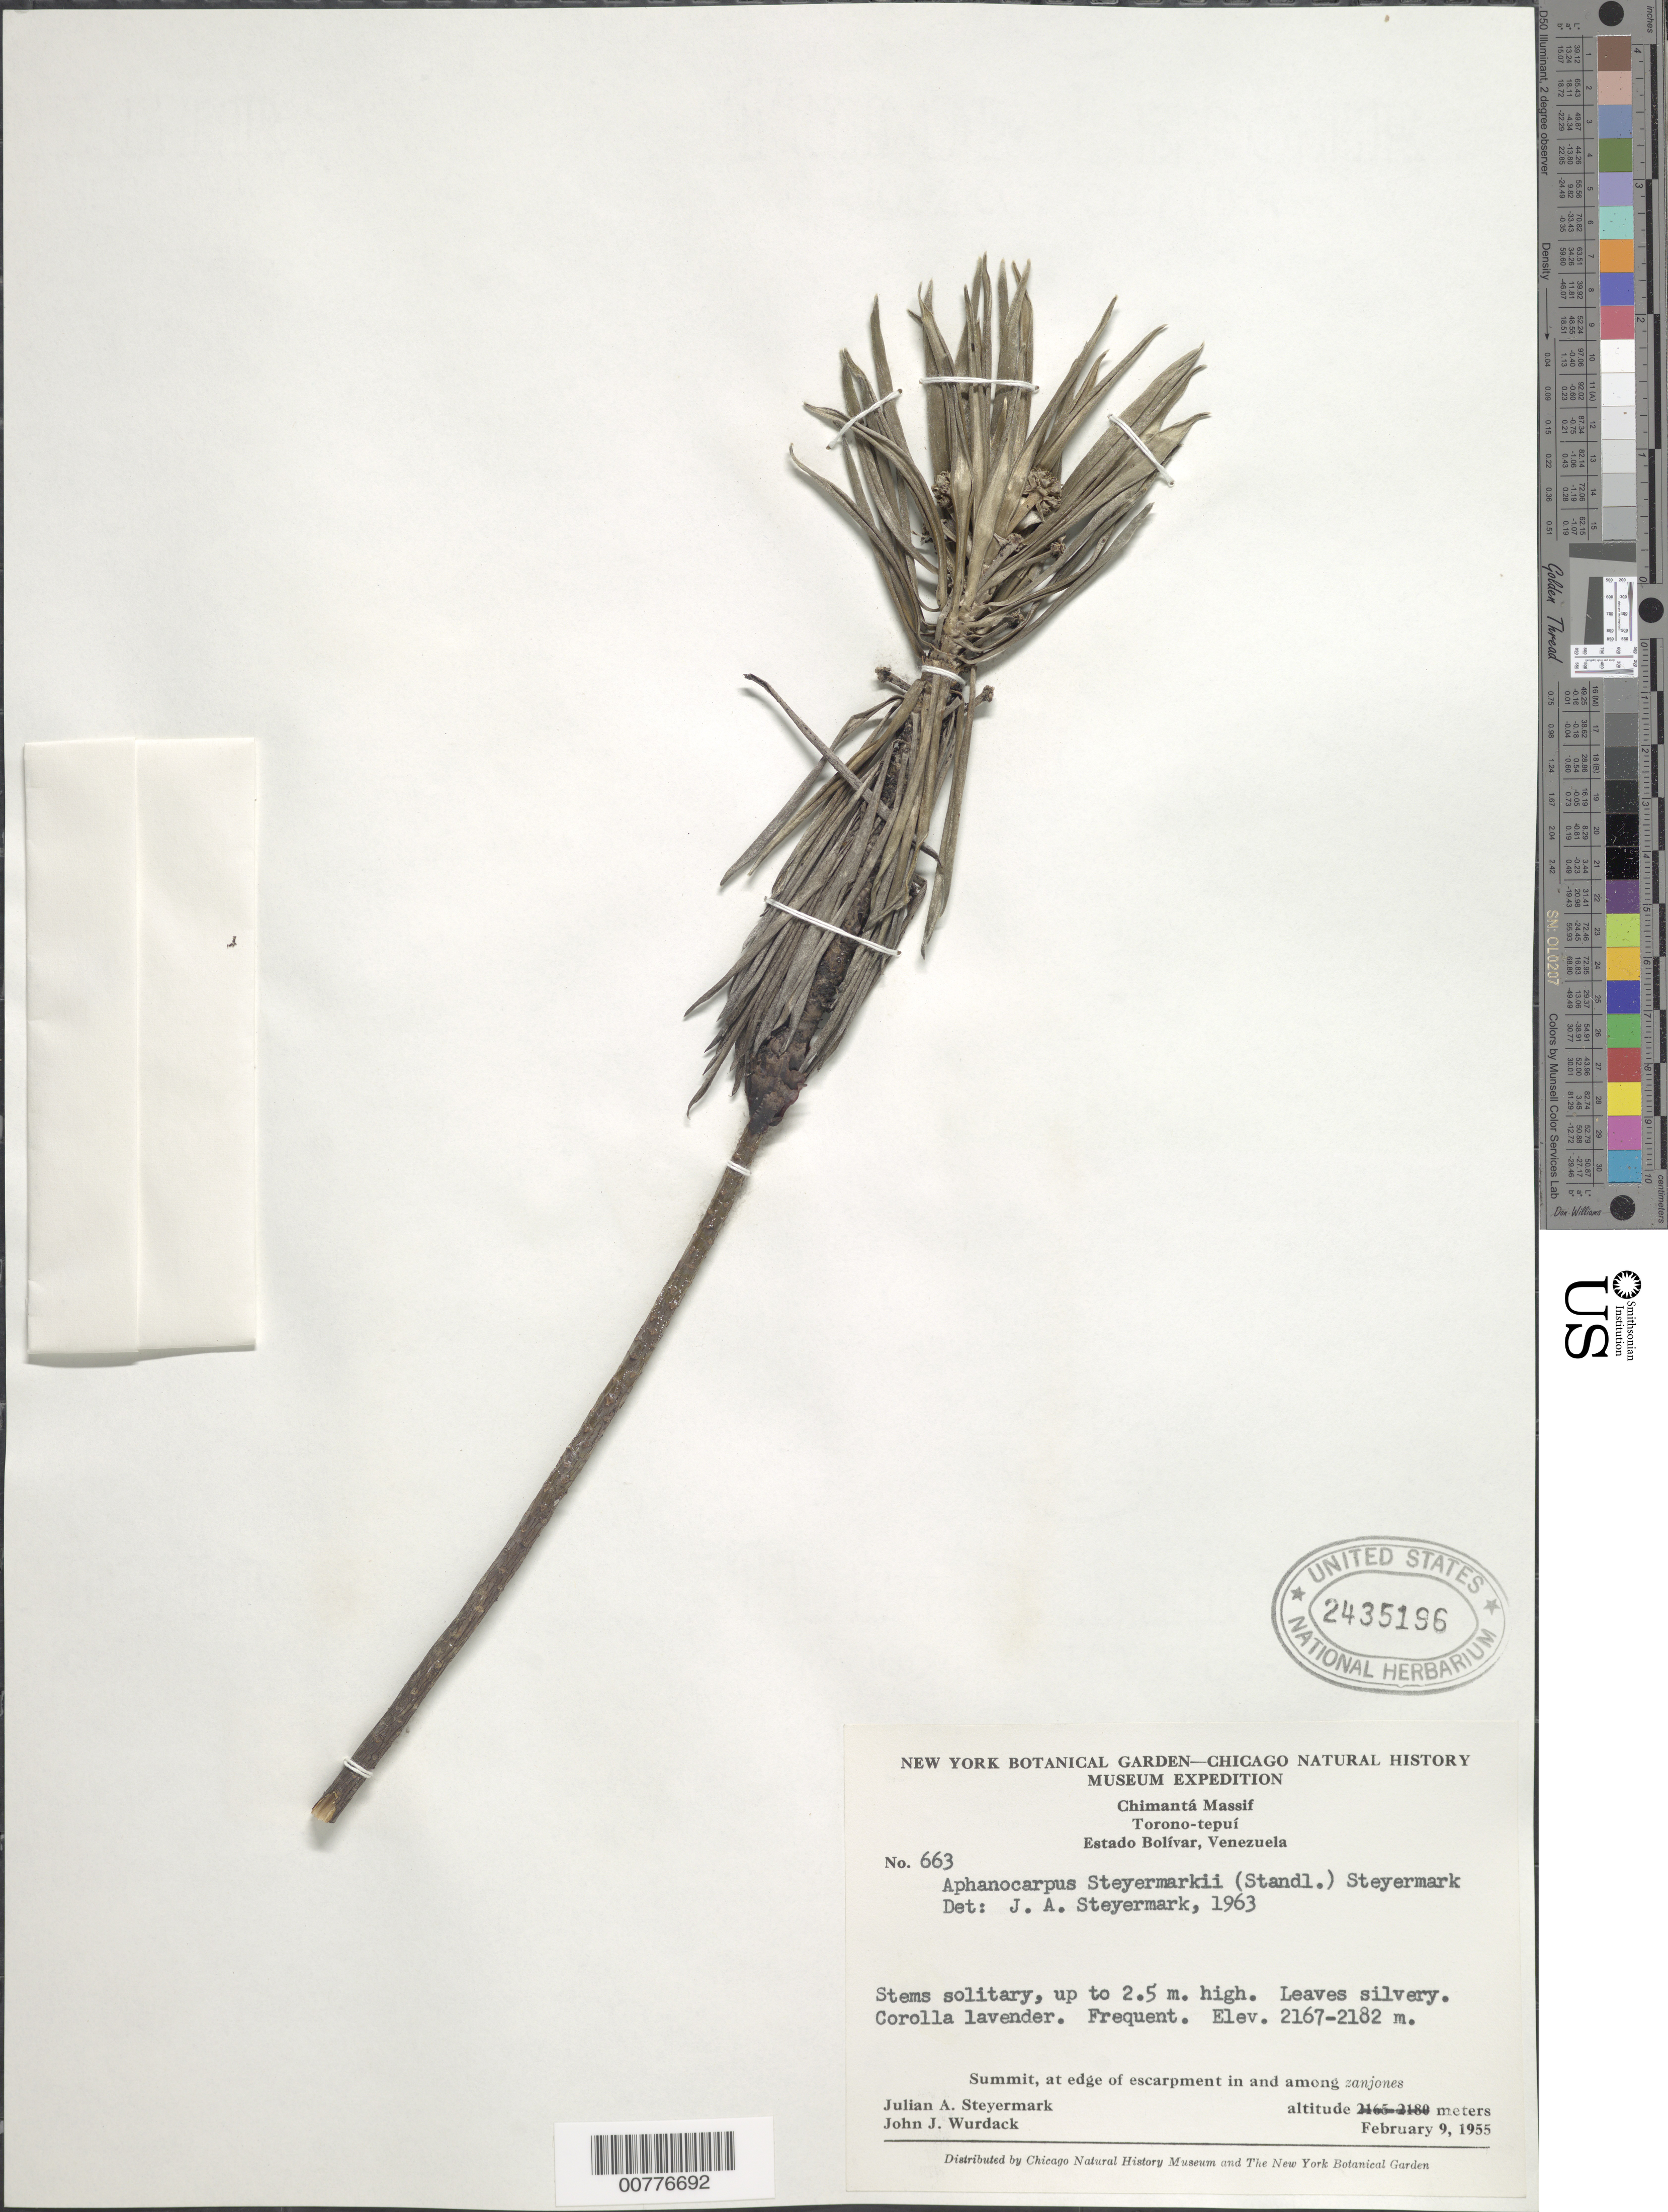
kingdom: Plantae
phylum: Tracheophyta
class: Magnoliopsida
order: Gentianales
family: Rubiaceae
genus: Aphanocarpus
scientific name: Aphanocarpus steyermarkii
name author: (Standl.) Steyerm.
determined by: Steyermark, Julian A., (VEN)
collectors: J. Steyermark & J. J. Wurdack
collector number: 55 663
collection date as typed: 9-Feb-55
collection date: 1955-02-09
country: Venezuela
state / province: Bolívar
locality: Chimantá Massif, Torono-tepuí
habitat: Edge of escarpment in and among zanjones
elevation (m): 2167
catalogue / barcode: US 2435196